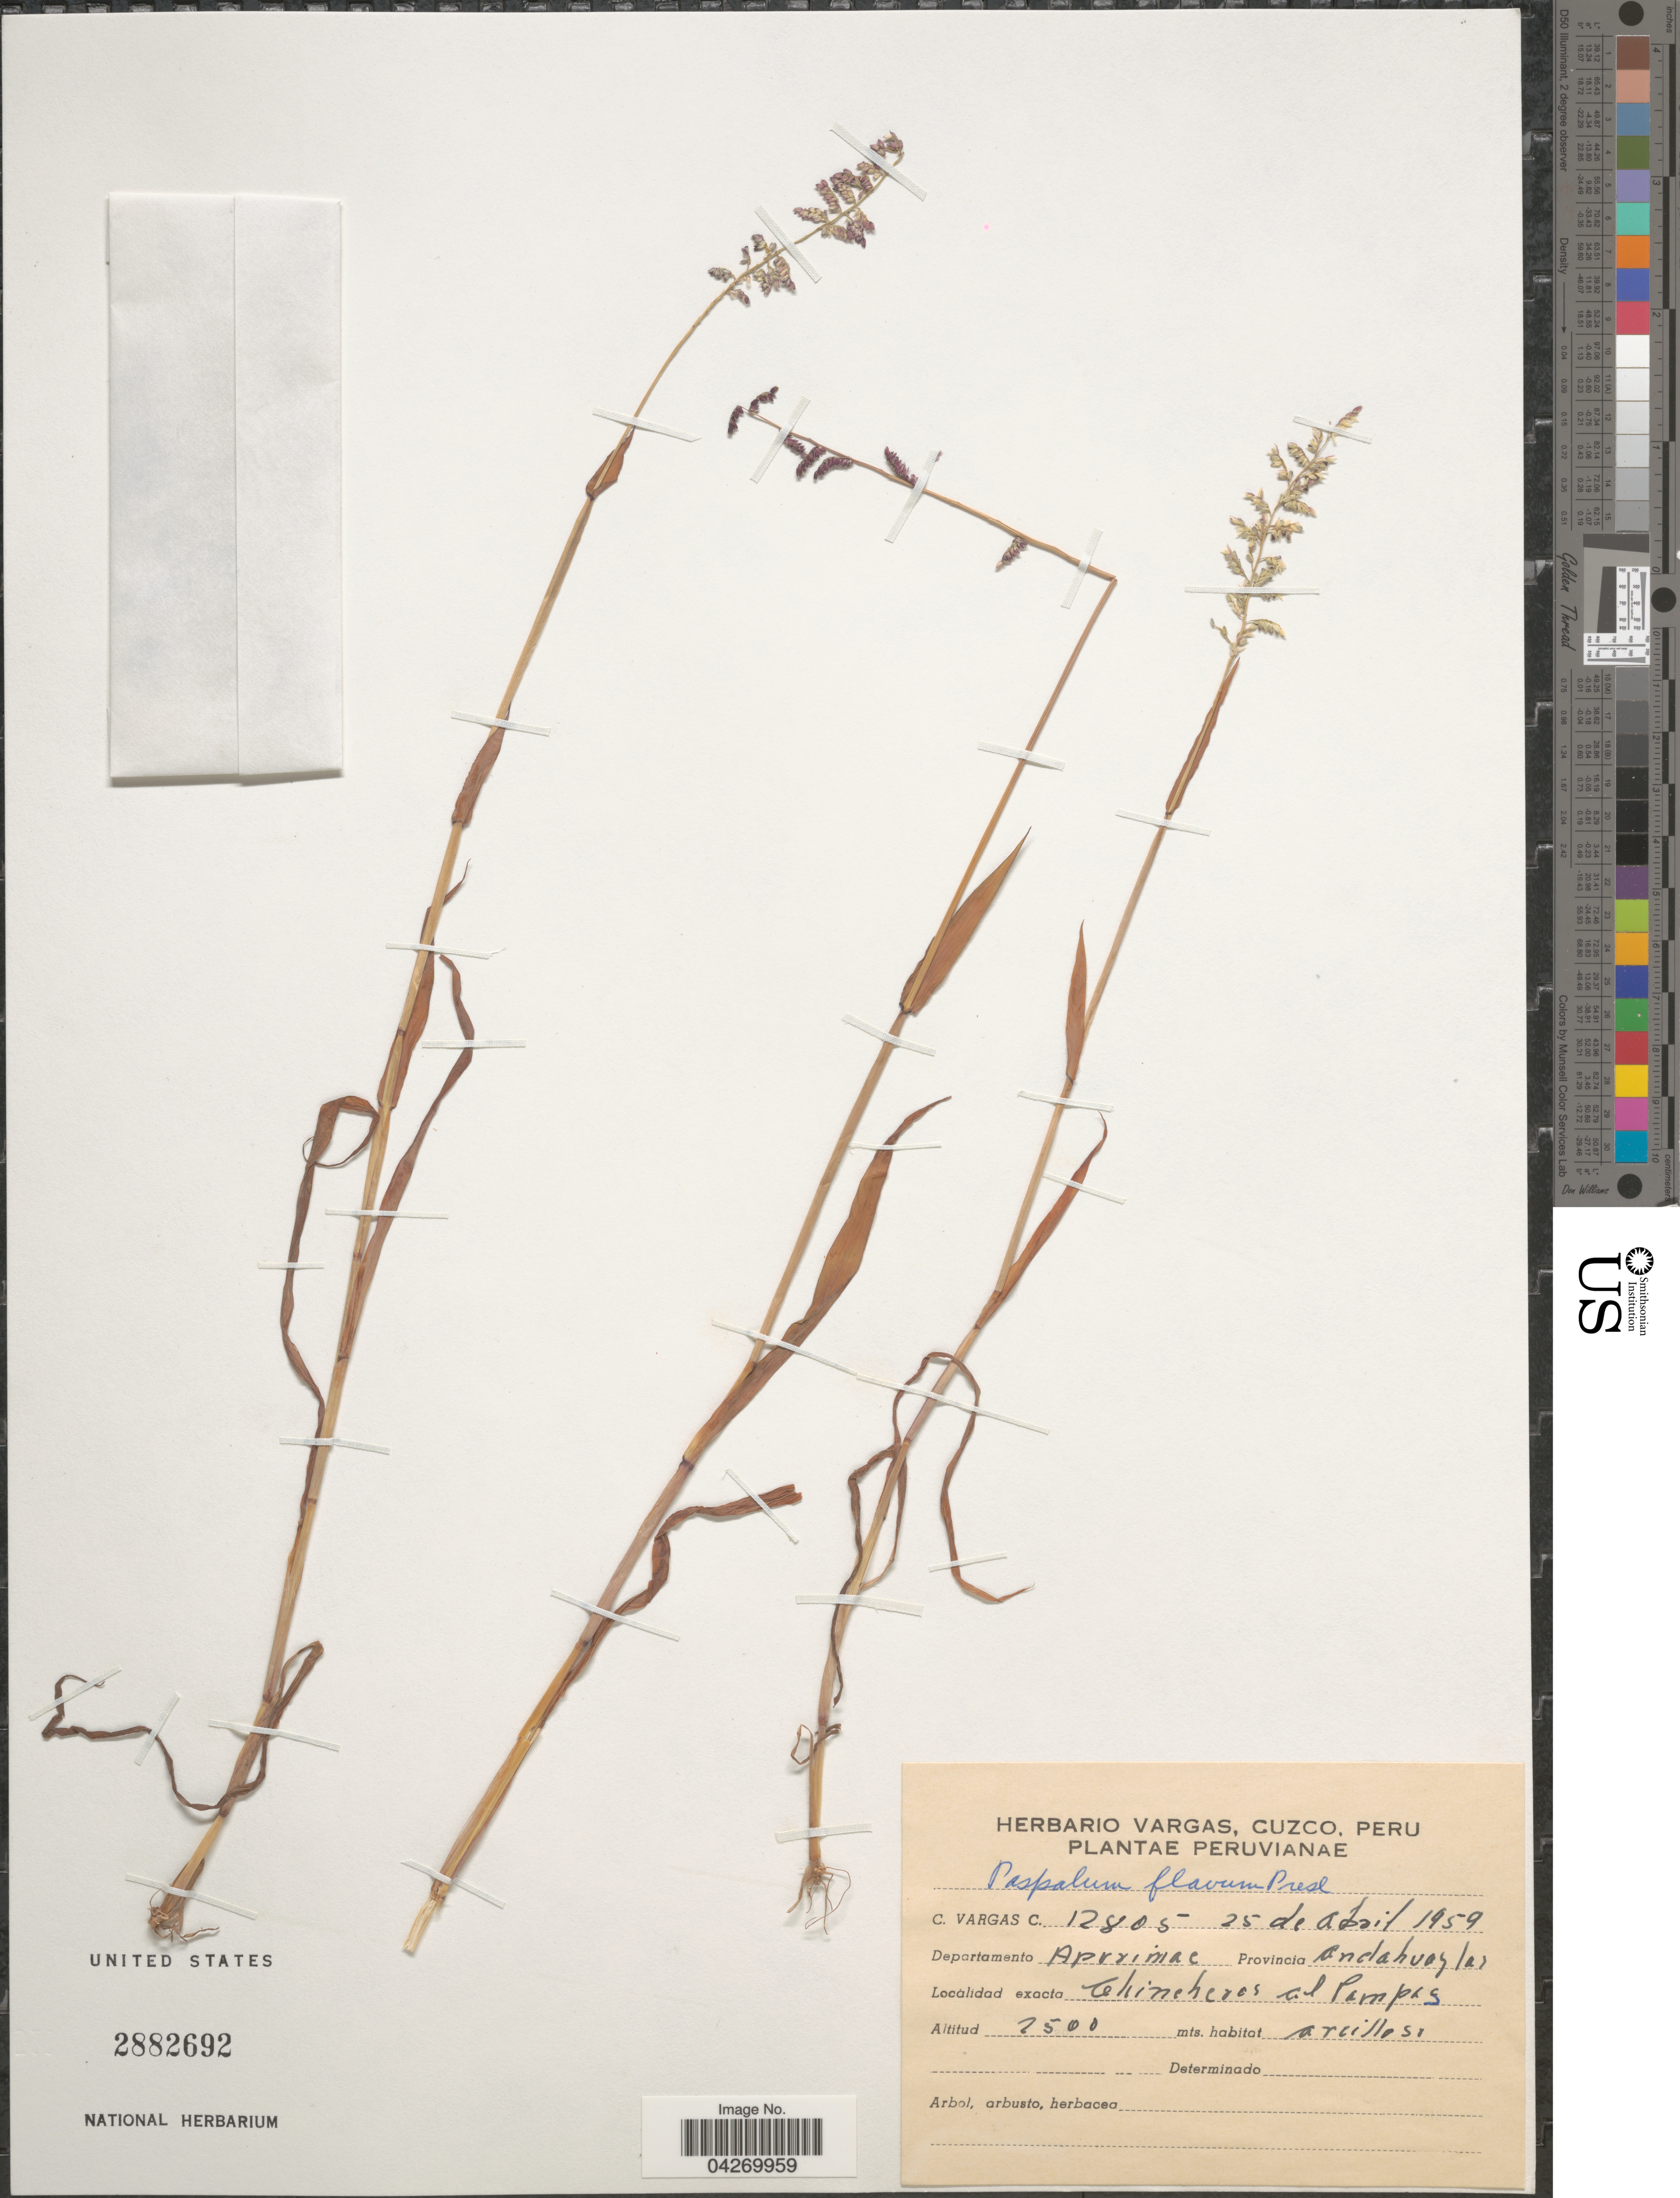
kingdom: Plantae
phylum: Tracheophyta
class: Liliopsida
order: Poales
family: Poaceae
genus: Paspalum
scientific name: Paspalum flavum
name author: J. Presl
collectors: C. Vargas Calderón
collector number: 12805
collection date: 1959-04-25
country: Peru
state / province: Apurímac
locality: Departamento Apurimac. Provincia Andahuaylas. Chincheros al Pampas.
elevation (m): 2500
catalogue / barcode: US 2882692